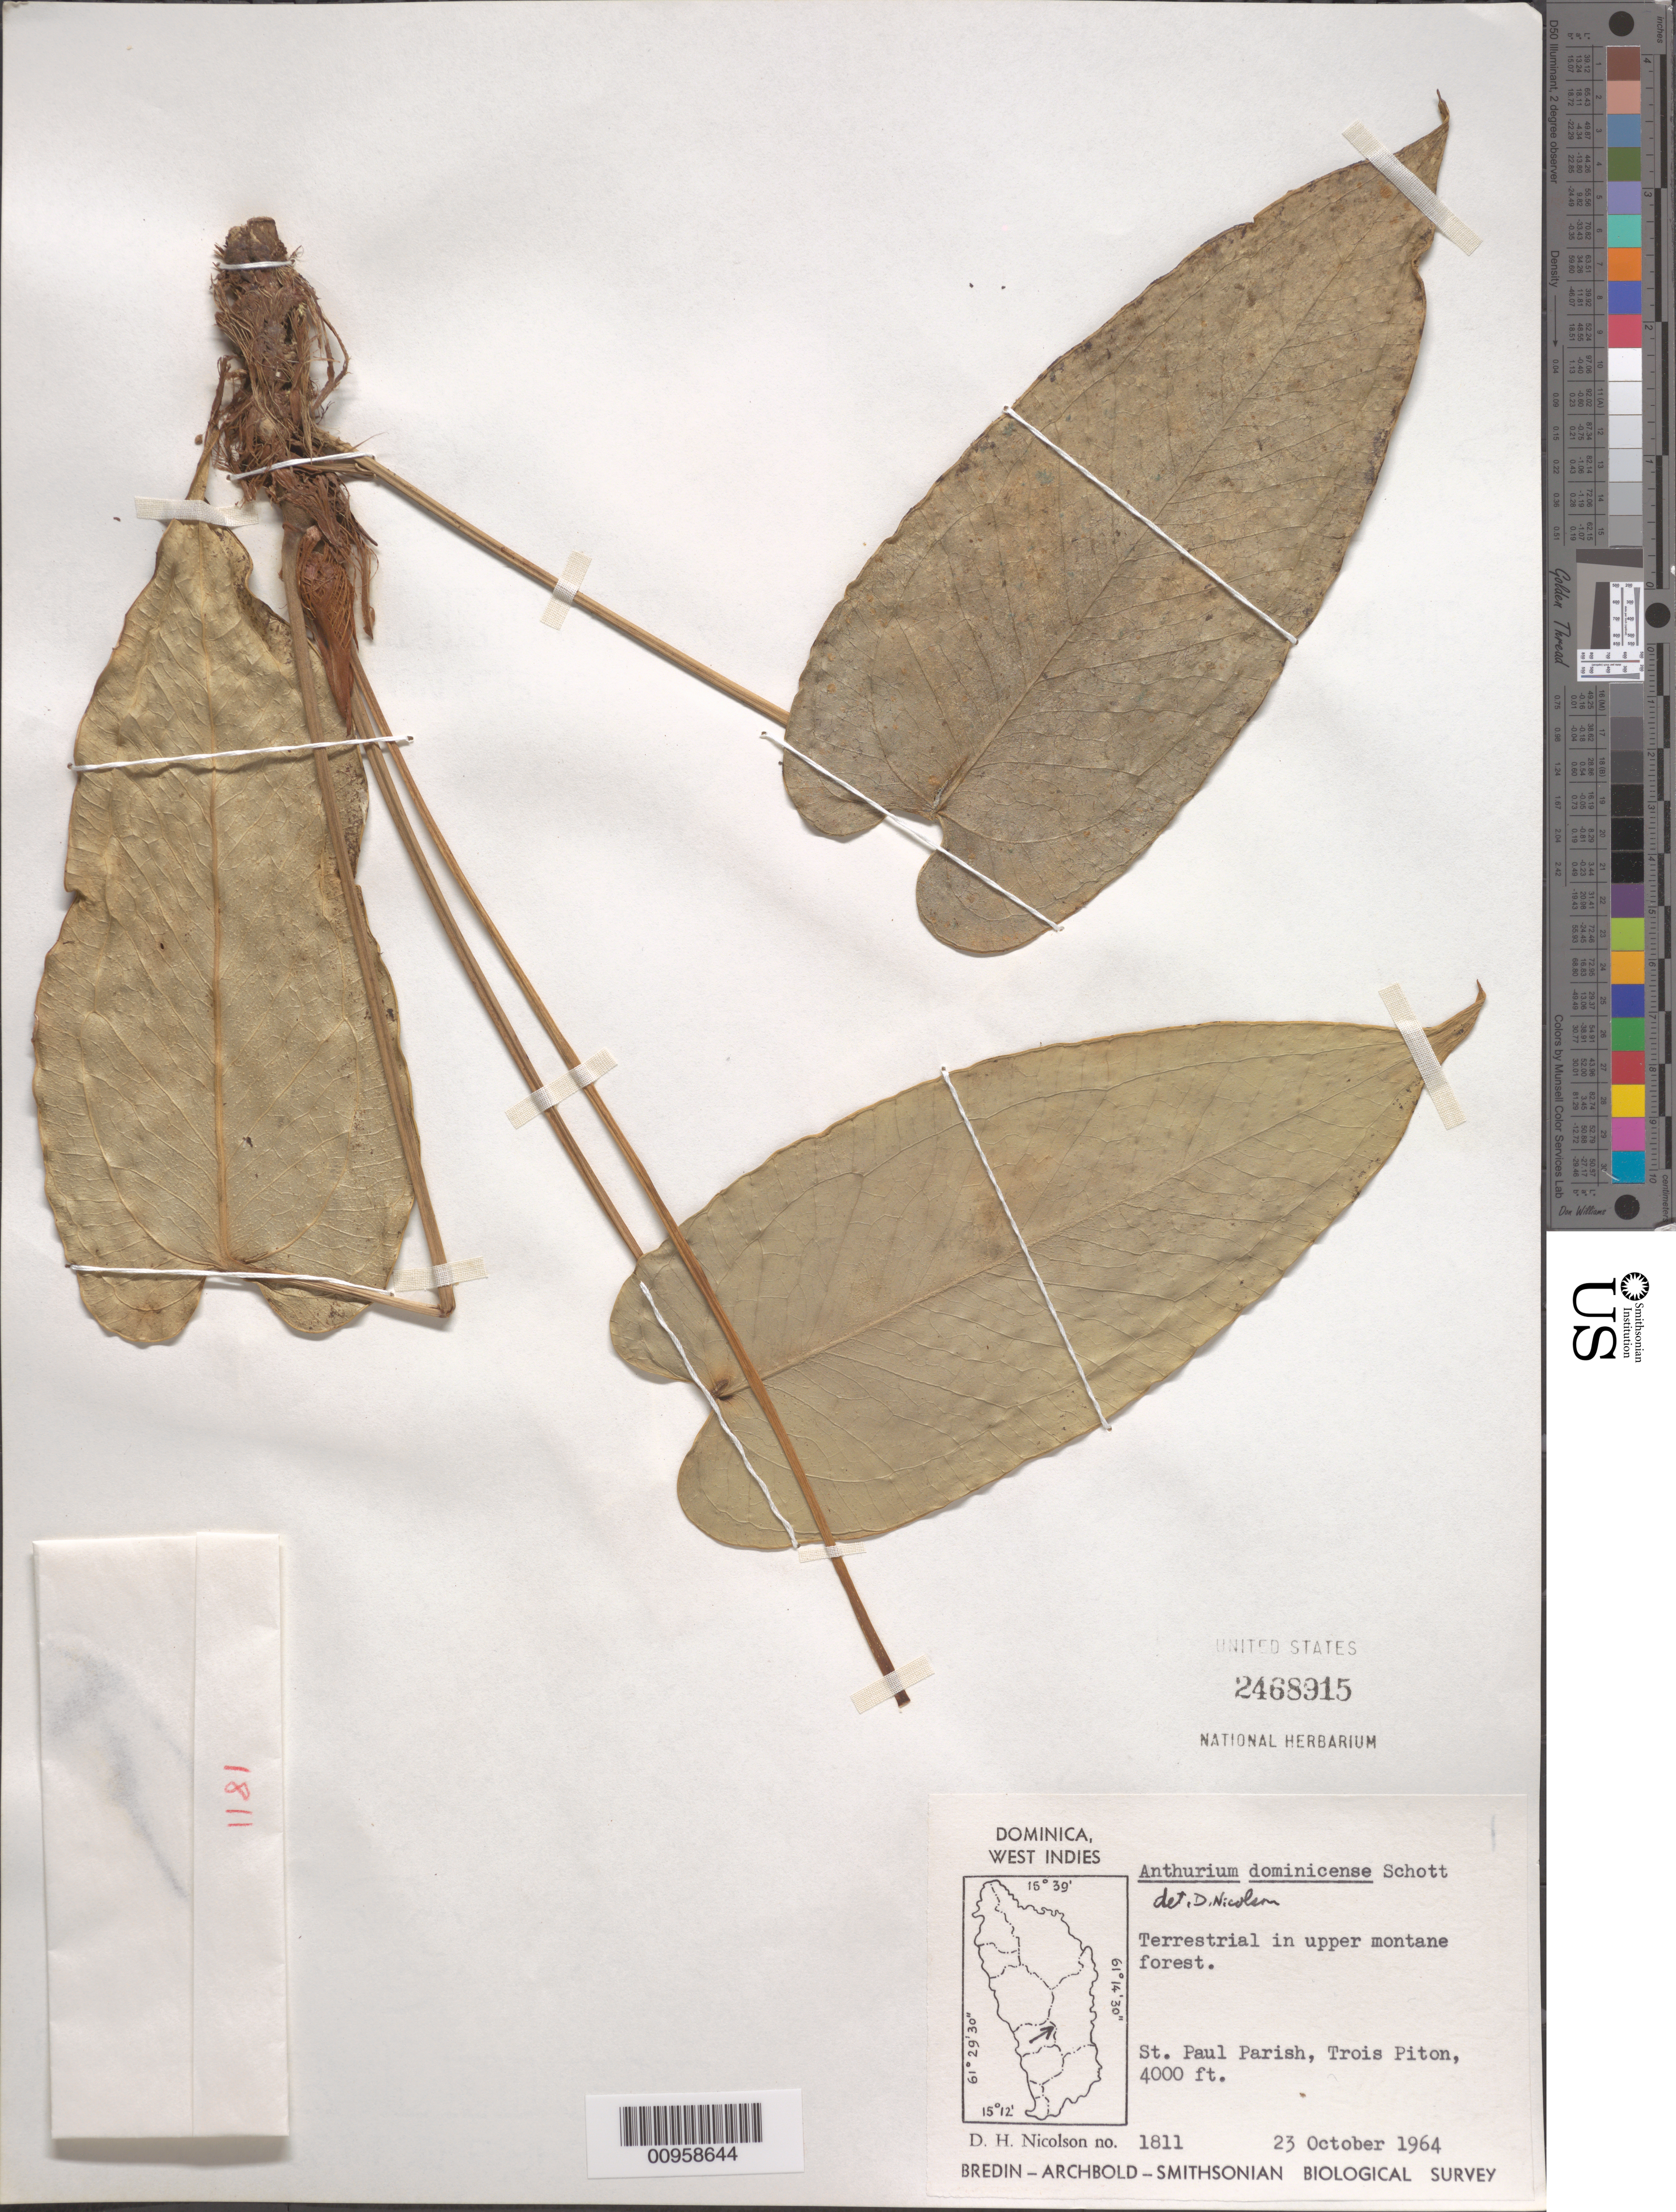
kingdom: Plantae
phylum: Tracheophyta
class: Liliopsida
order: Alismatales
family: Araceae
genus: Anthurium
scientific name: Anthurium dominicense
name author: Schott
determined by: Nicolson, Dan H.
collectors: D. H. Nicolson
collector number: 1811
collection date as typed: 23 Oct 1964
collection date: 1964-10-23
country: Dominica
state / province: St. Paul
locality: Trois Piton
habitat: In upper montane forest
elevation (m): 1219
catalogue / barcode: US 2468915